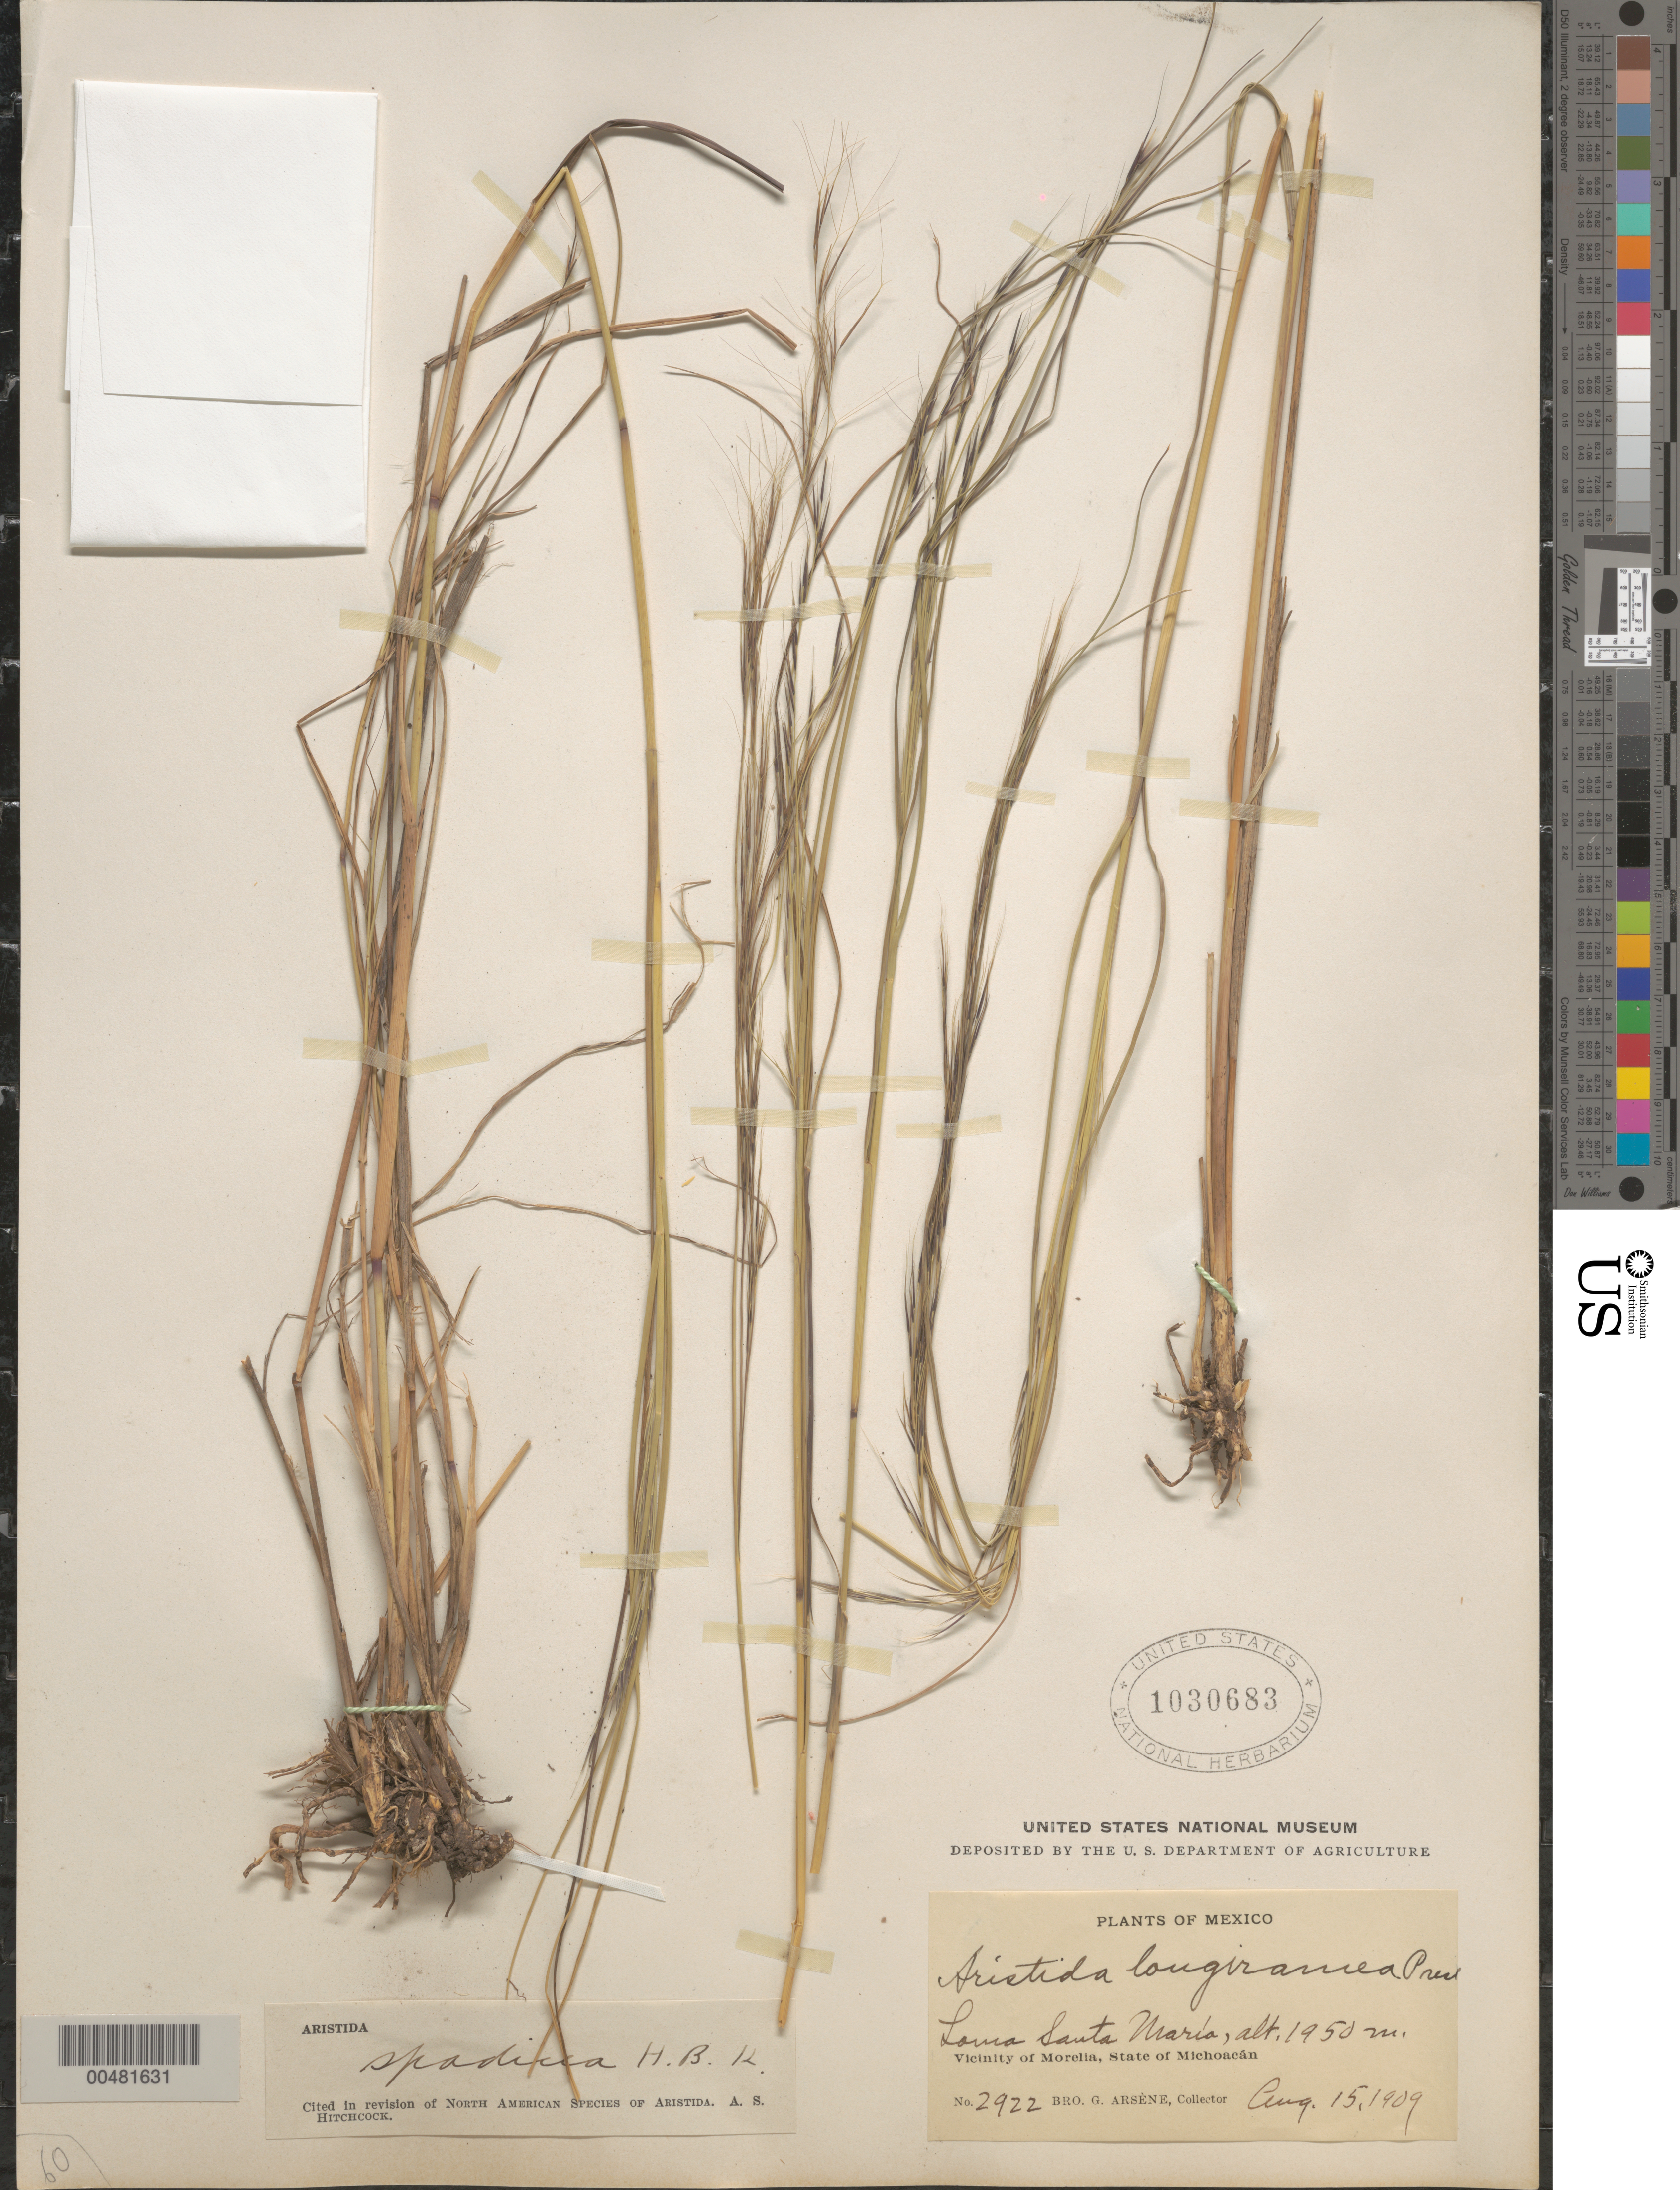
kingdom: Plantae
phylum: Tracheophyta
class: Liliopsida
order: Poales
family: Poaceae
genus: Aristida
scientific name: Aristida laxa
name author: Cav.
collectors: Bro. G. Arsène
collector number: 2922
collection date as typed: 15 Aug 1909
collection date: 1909-08-15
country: Mexico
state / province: Michoacán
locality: Loma Santa María, vicinity of Morelia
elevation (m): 1950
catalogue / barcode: US 1030683